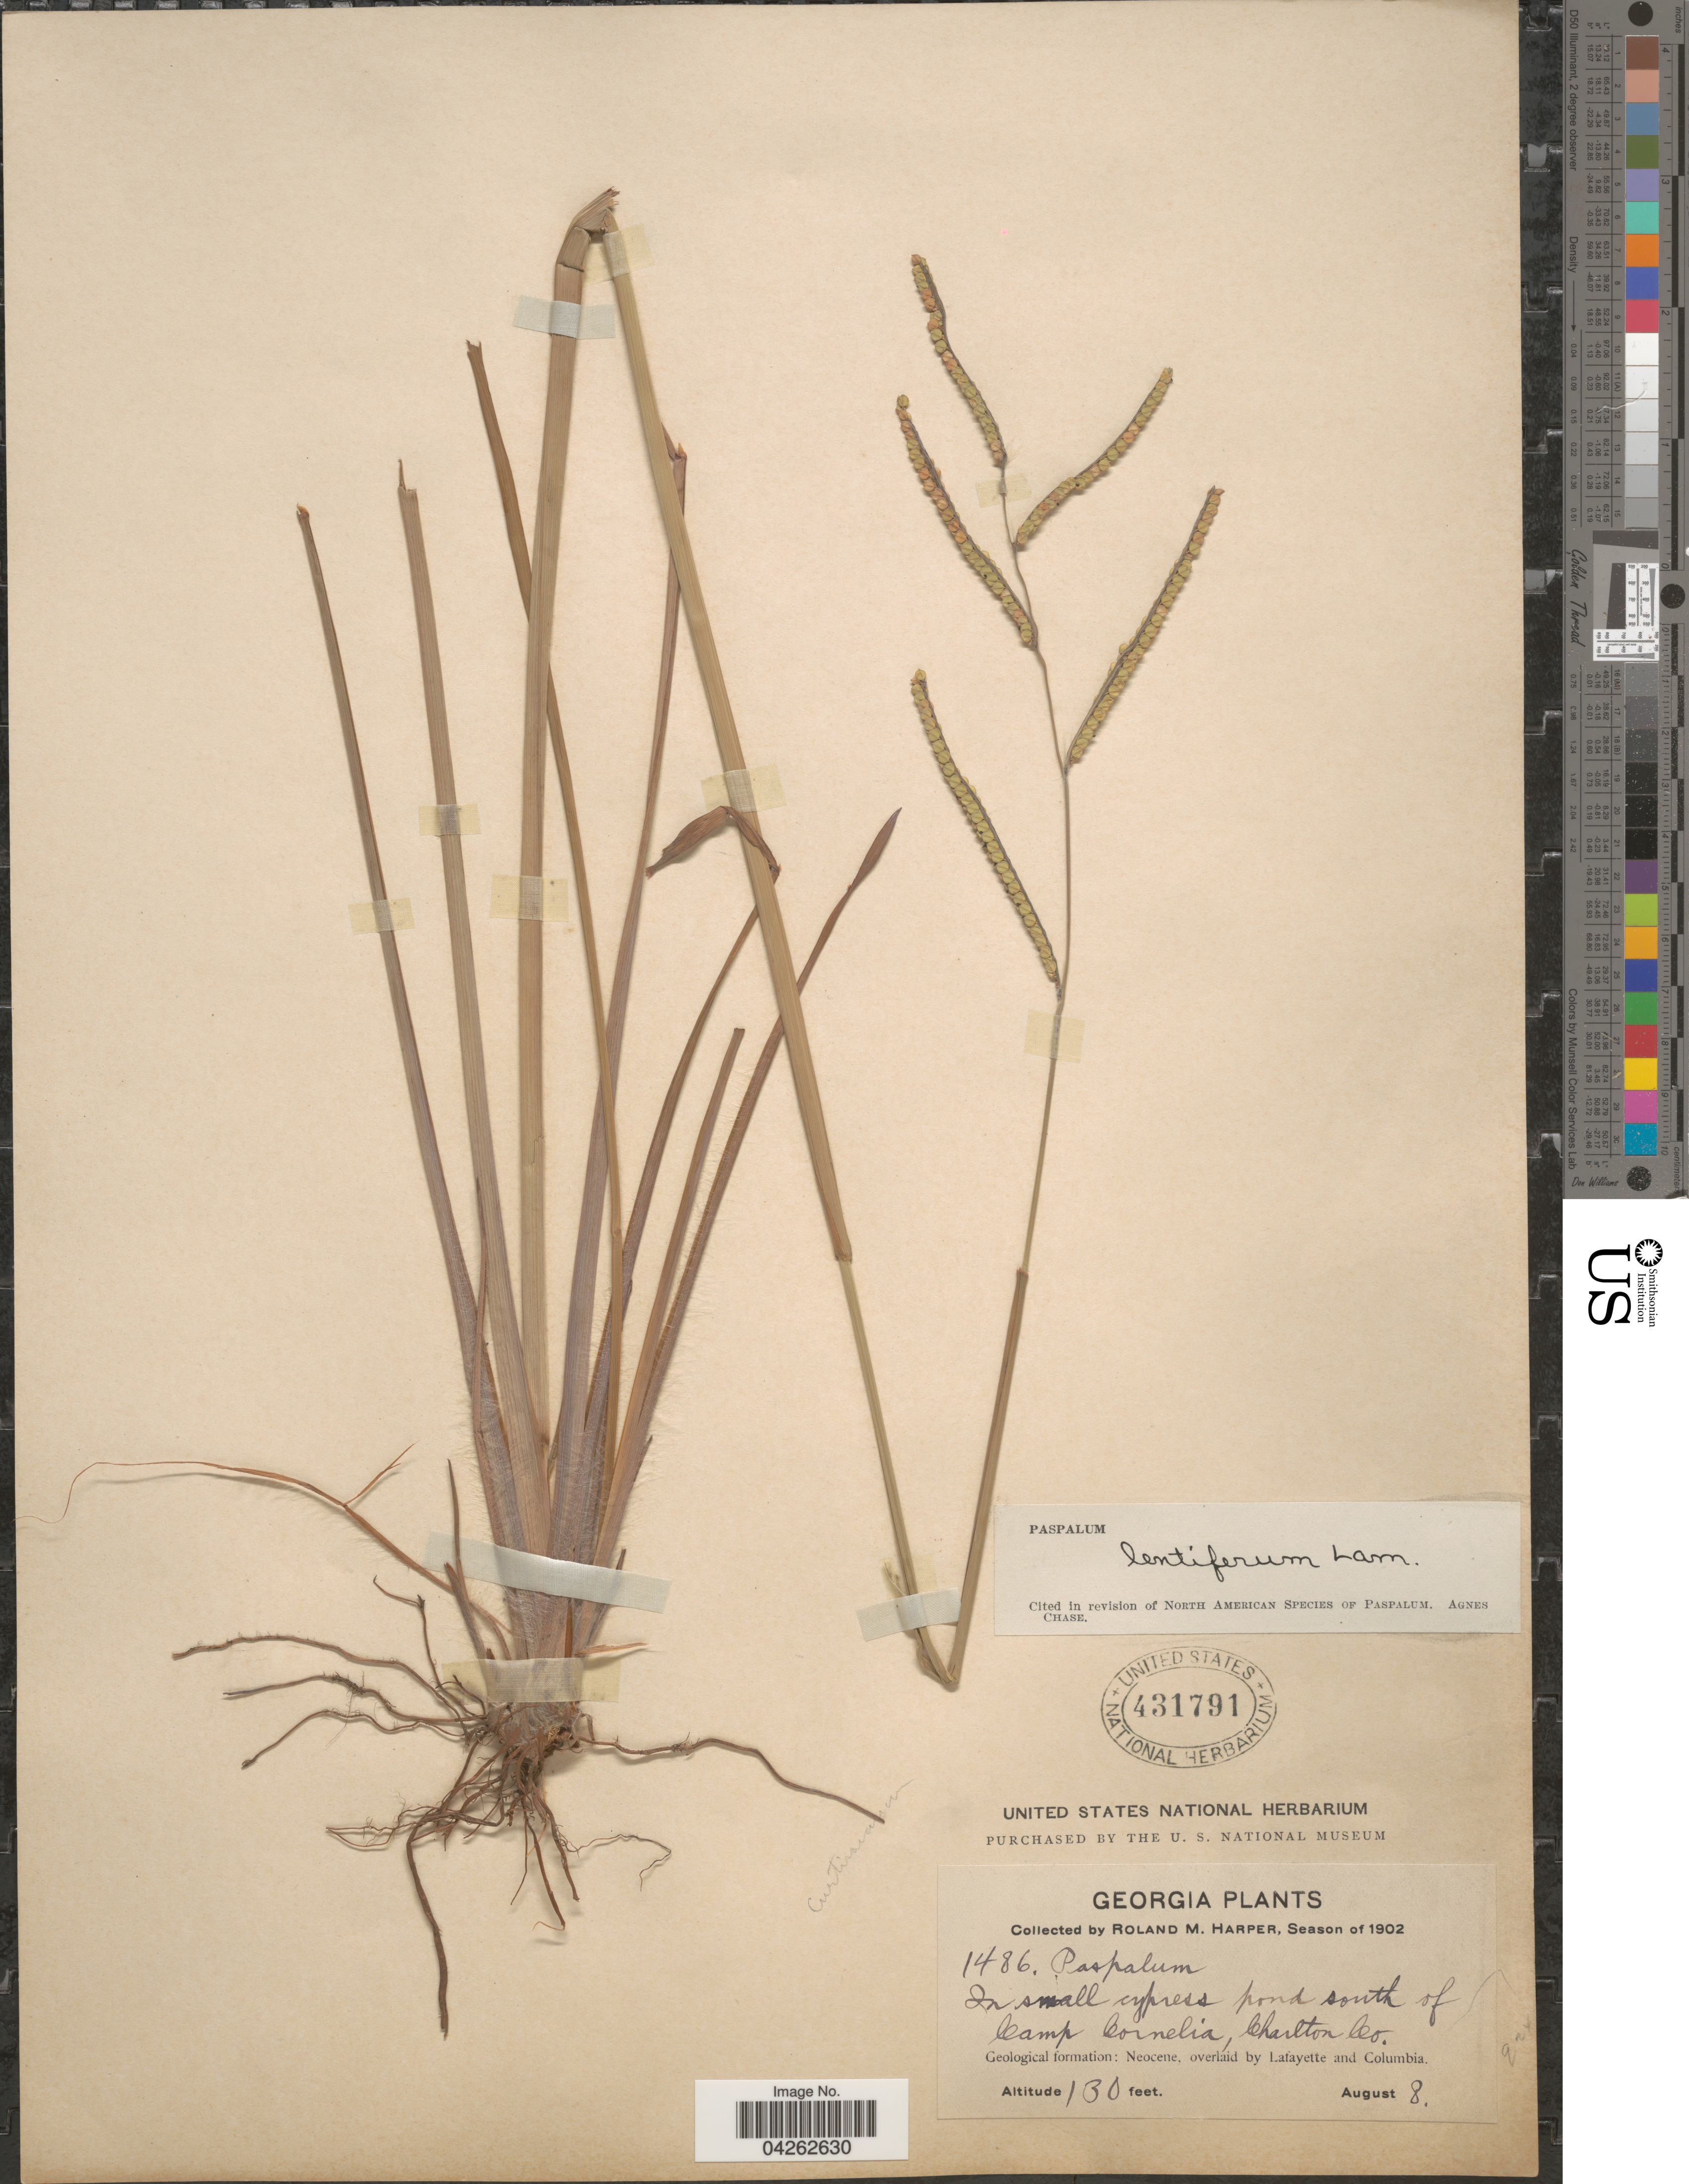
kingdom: Plantae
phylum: Tracheophyta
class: Liliopsida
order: Poales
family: Poaceae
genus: Paspalum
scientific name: Paspalum lentiferum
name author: Lam.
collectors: R. M. Harper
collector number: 1486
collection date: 1902-08-08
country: United States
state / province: Georgia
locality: In small cypress pond south of Camp Cornelia, Charlton Co. Geological formation: Neocene, overlaid by Lafayette and Columbia.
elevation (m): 40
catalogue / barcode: US 431791